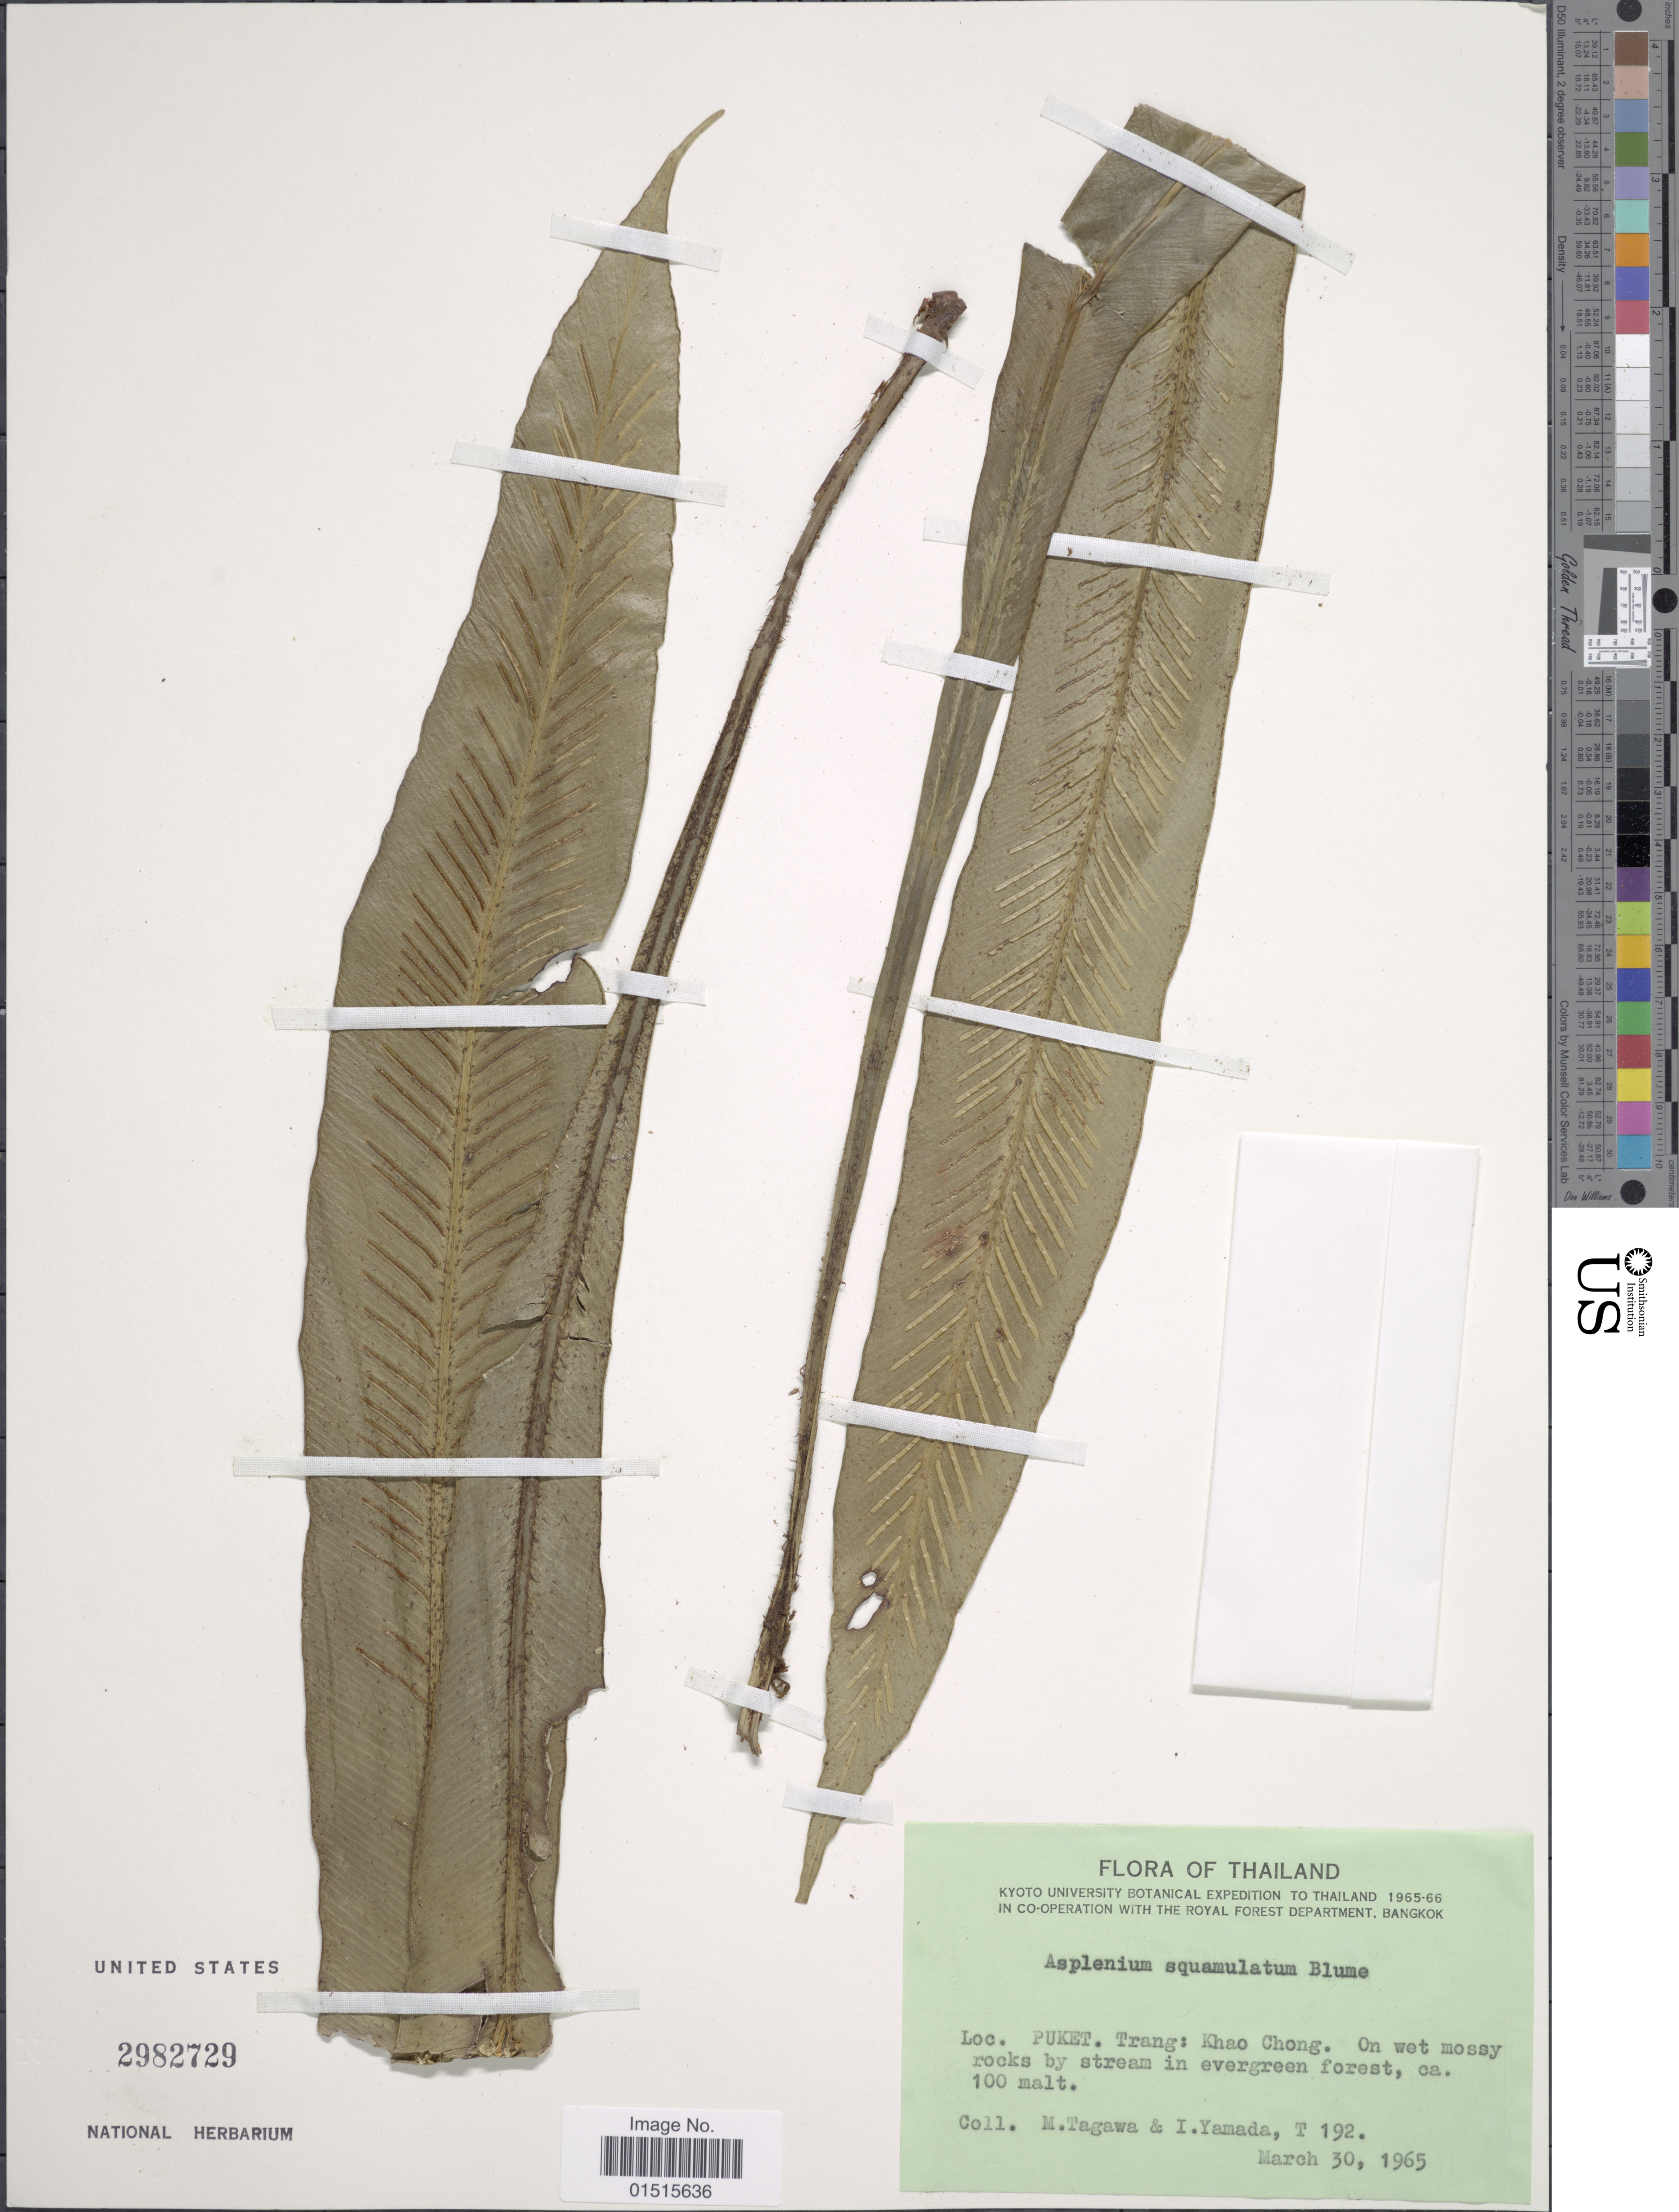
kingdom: Plantae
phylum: Tracheophyta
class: Polypodiopsida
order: Polypodiales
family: Aspleniaceae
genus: Asplenium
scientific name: Asplenium squamulatum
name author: Blume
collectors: M. Tagawa & I. Yamada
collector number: T192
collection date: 1965-03-30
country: Thailand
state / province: Trang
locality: Puket: Khao Chong. On wet mossy rocks by stream in evergreen forest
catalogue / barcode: US 2982729